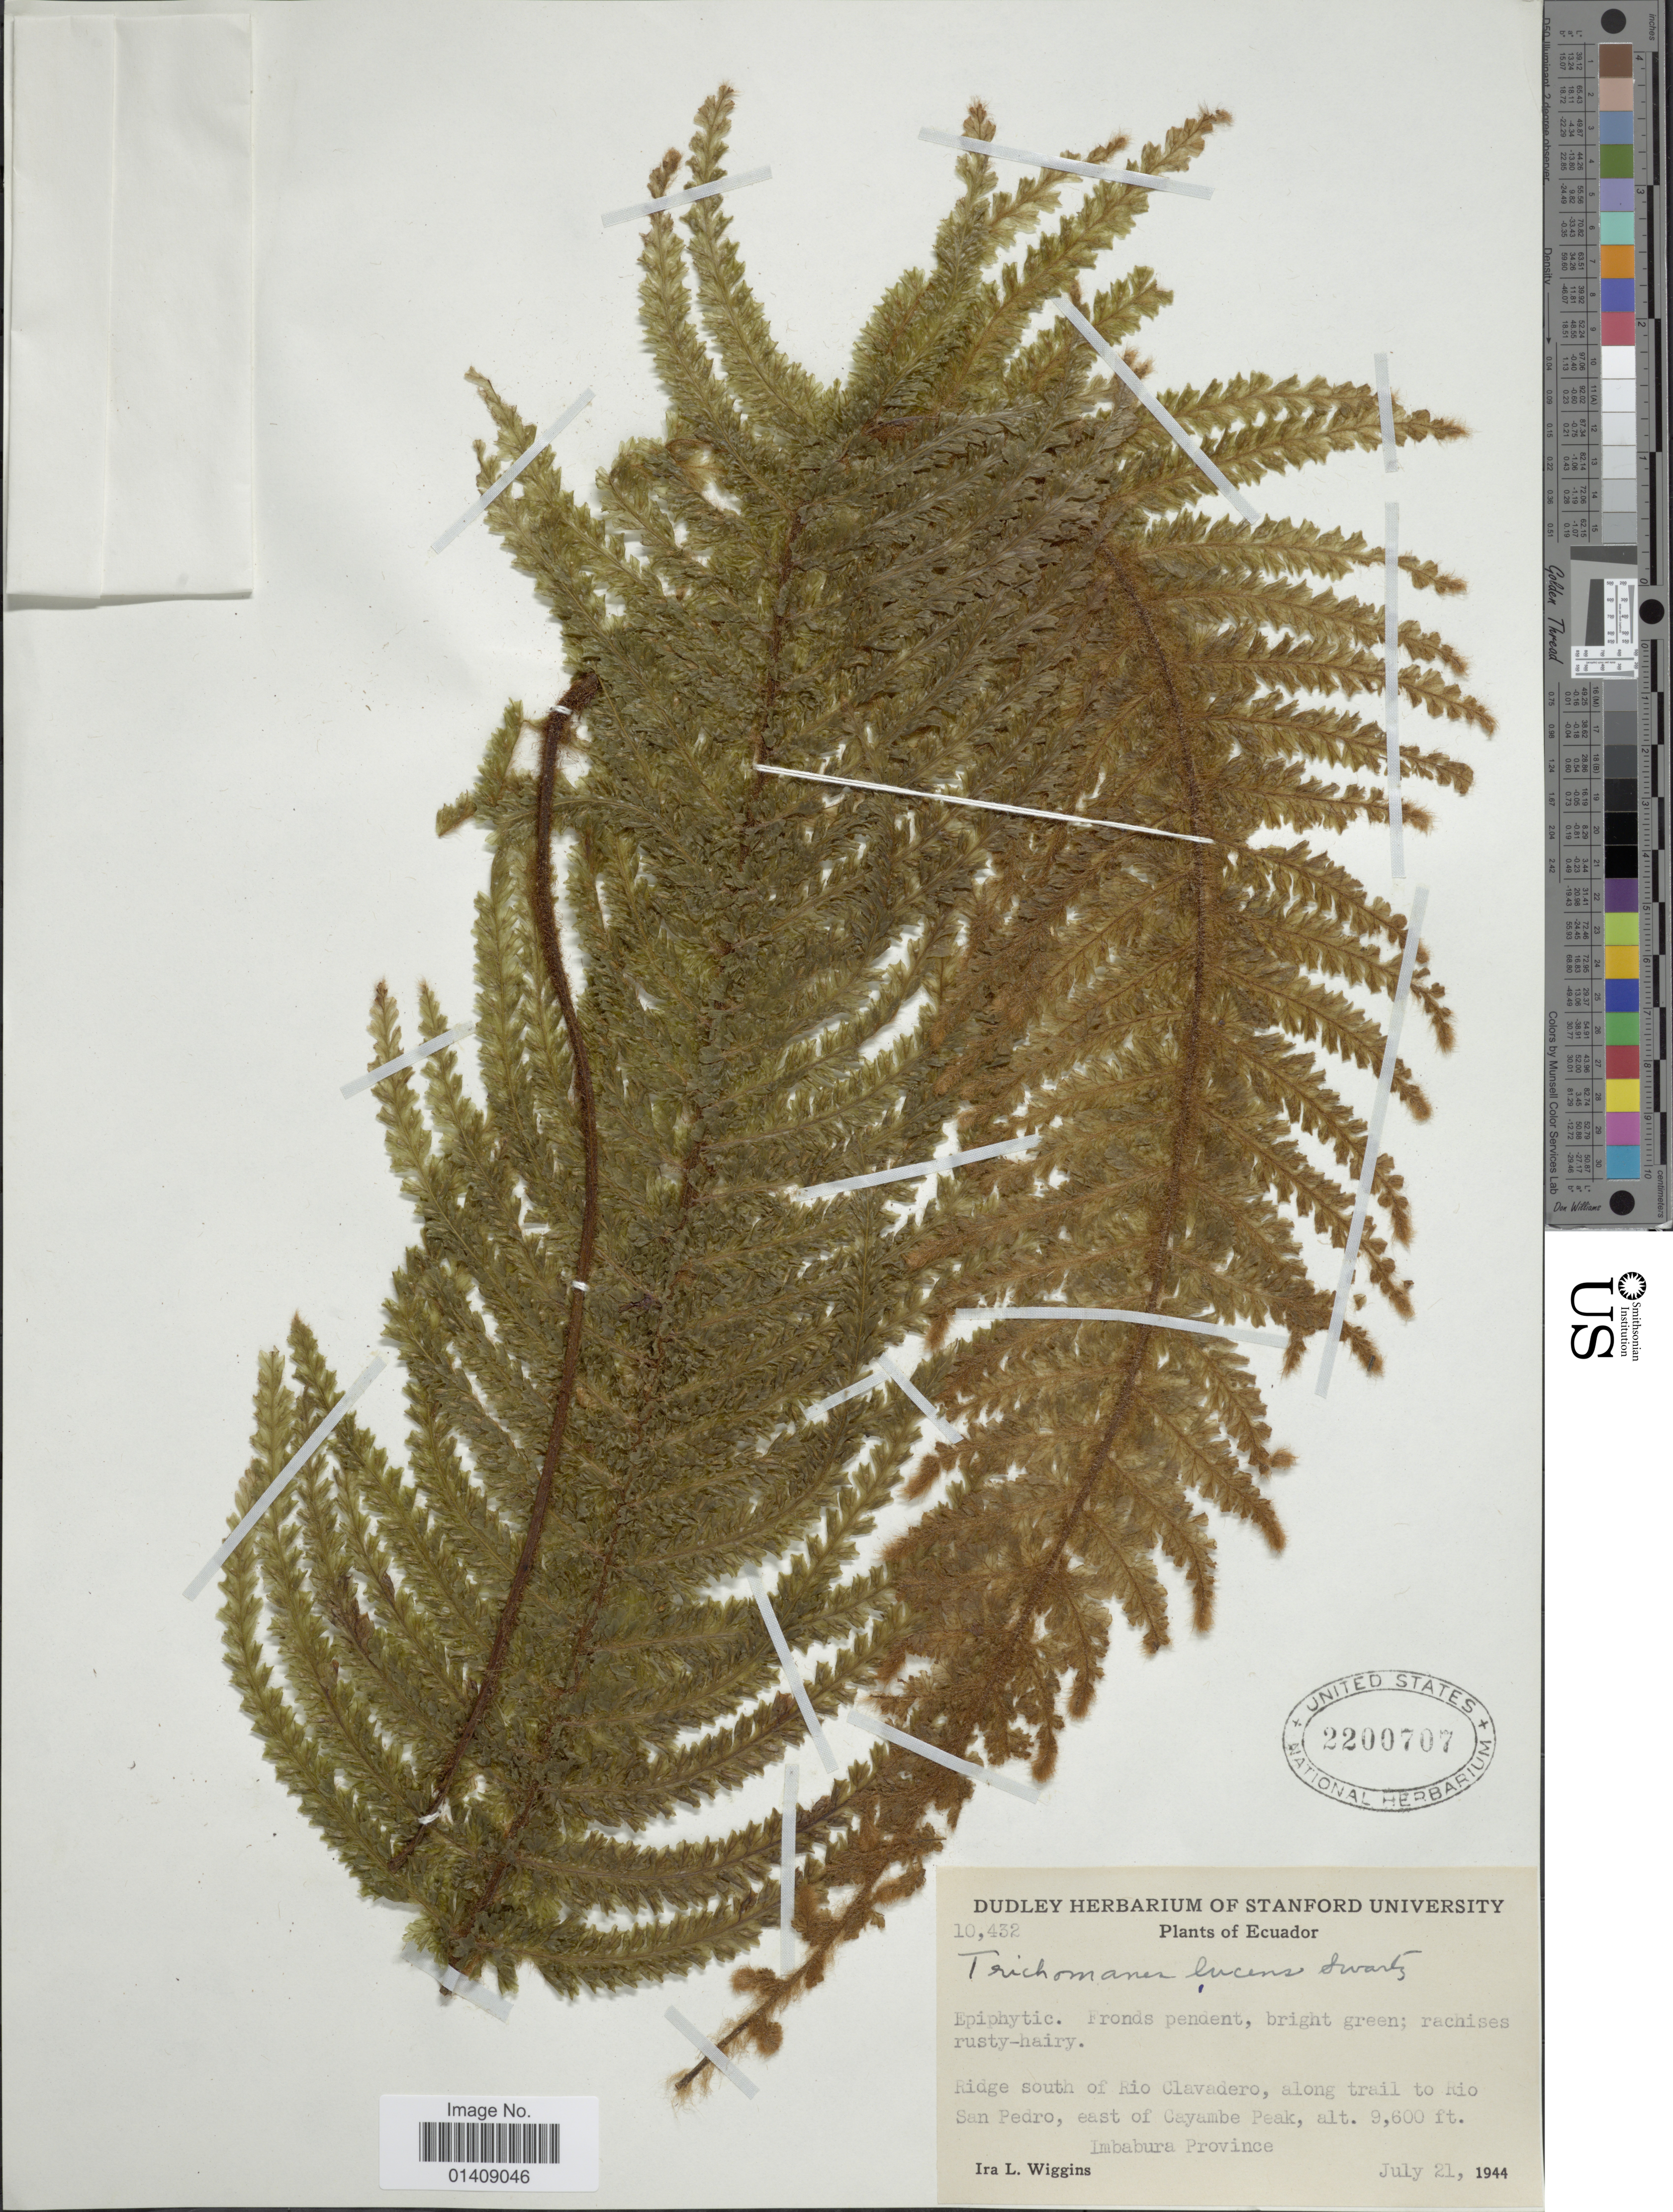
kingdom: Plantae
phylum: Tracheophyta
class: Polypodiopsida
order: Hymenophyllales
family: Hymenophyllaceae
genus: Trichomanes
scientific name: Trichomanes lucens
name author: Sw.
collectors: I. L. Wiggins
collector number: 10432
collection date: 1944-07-21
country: Ecuador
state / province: Imbabura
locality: Ridge south of Rio Clavadero, along trail to Rio San Pedro, east of Cayambe Peak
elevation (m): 2926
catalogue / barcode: US 2200707